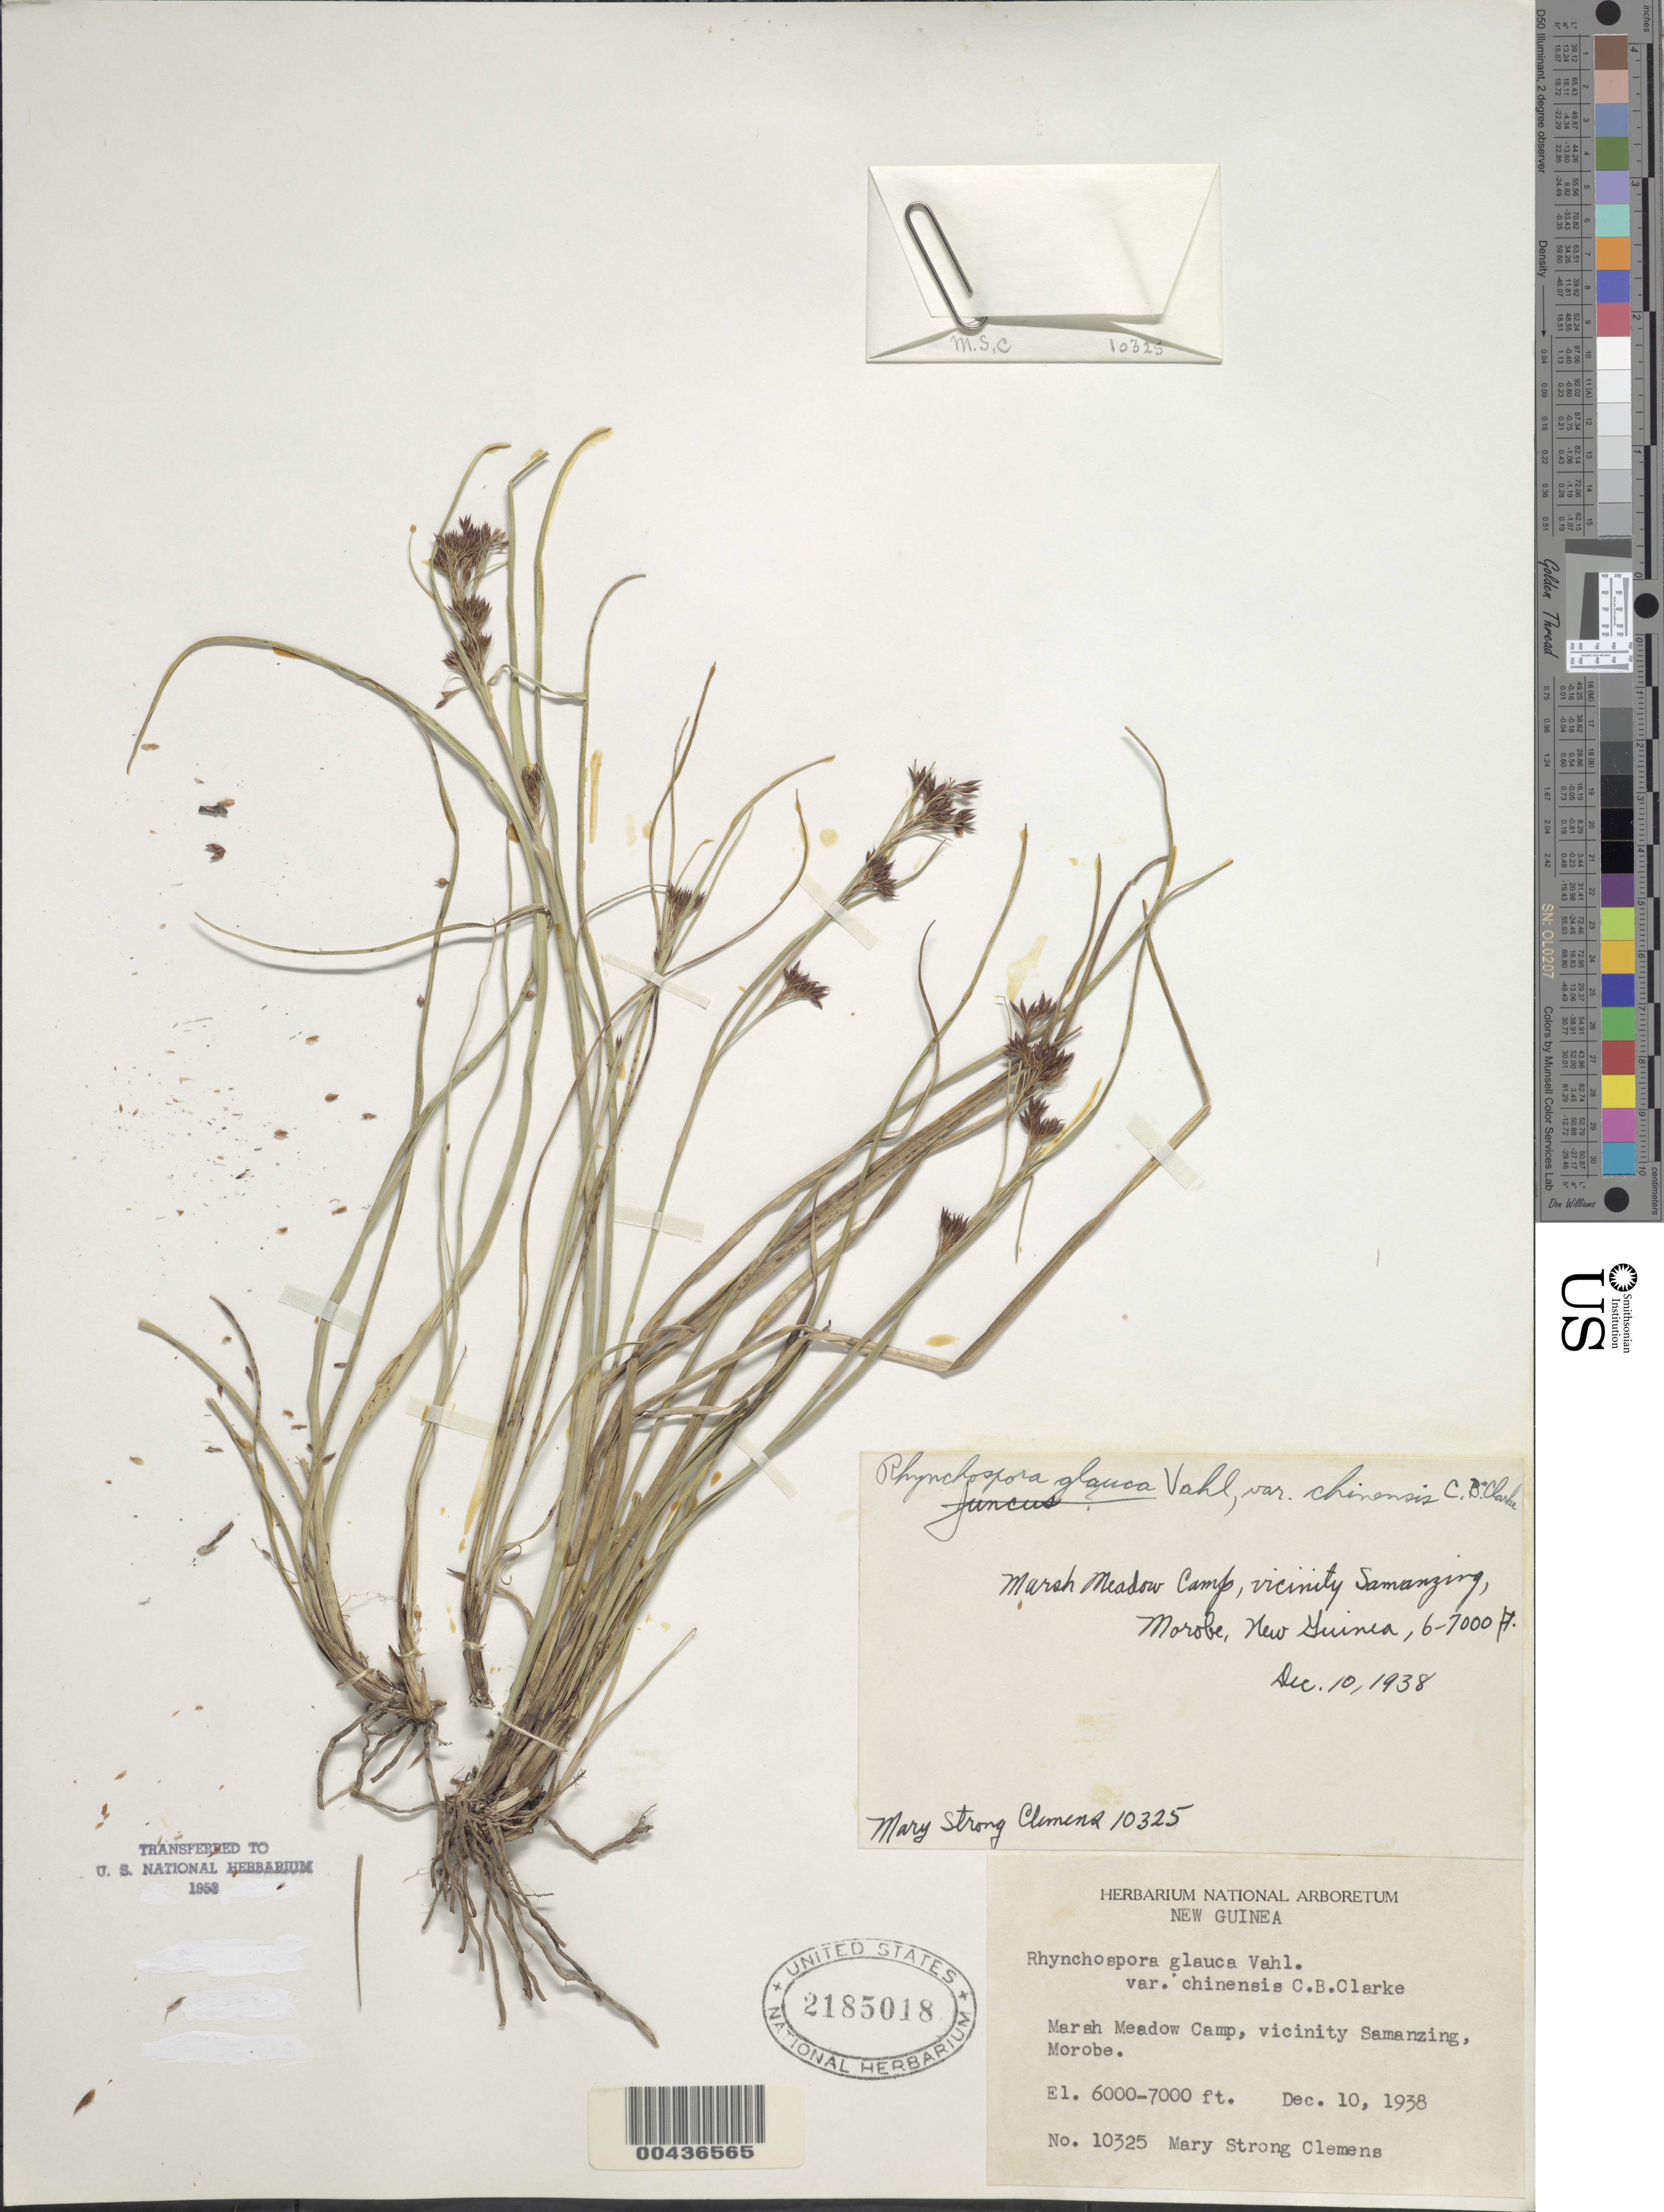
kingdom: Plantae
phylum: Tracheophyta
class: Liliopsida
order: Poales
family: Cyperaceae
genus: Rhynchospora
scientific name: Rhynchospora rugosa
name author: (Vahl) Gale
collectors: M. S. Clemens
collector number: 10325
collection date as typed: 10 Dec 1938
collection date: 1938-12-10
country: Papua New Guinea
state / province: Morobe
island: New Guinea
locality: Marsh meadow camp, vicinity samanzing, morobe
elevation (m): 1829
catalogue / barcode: US 2185018